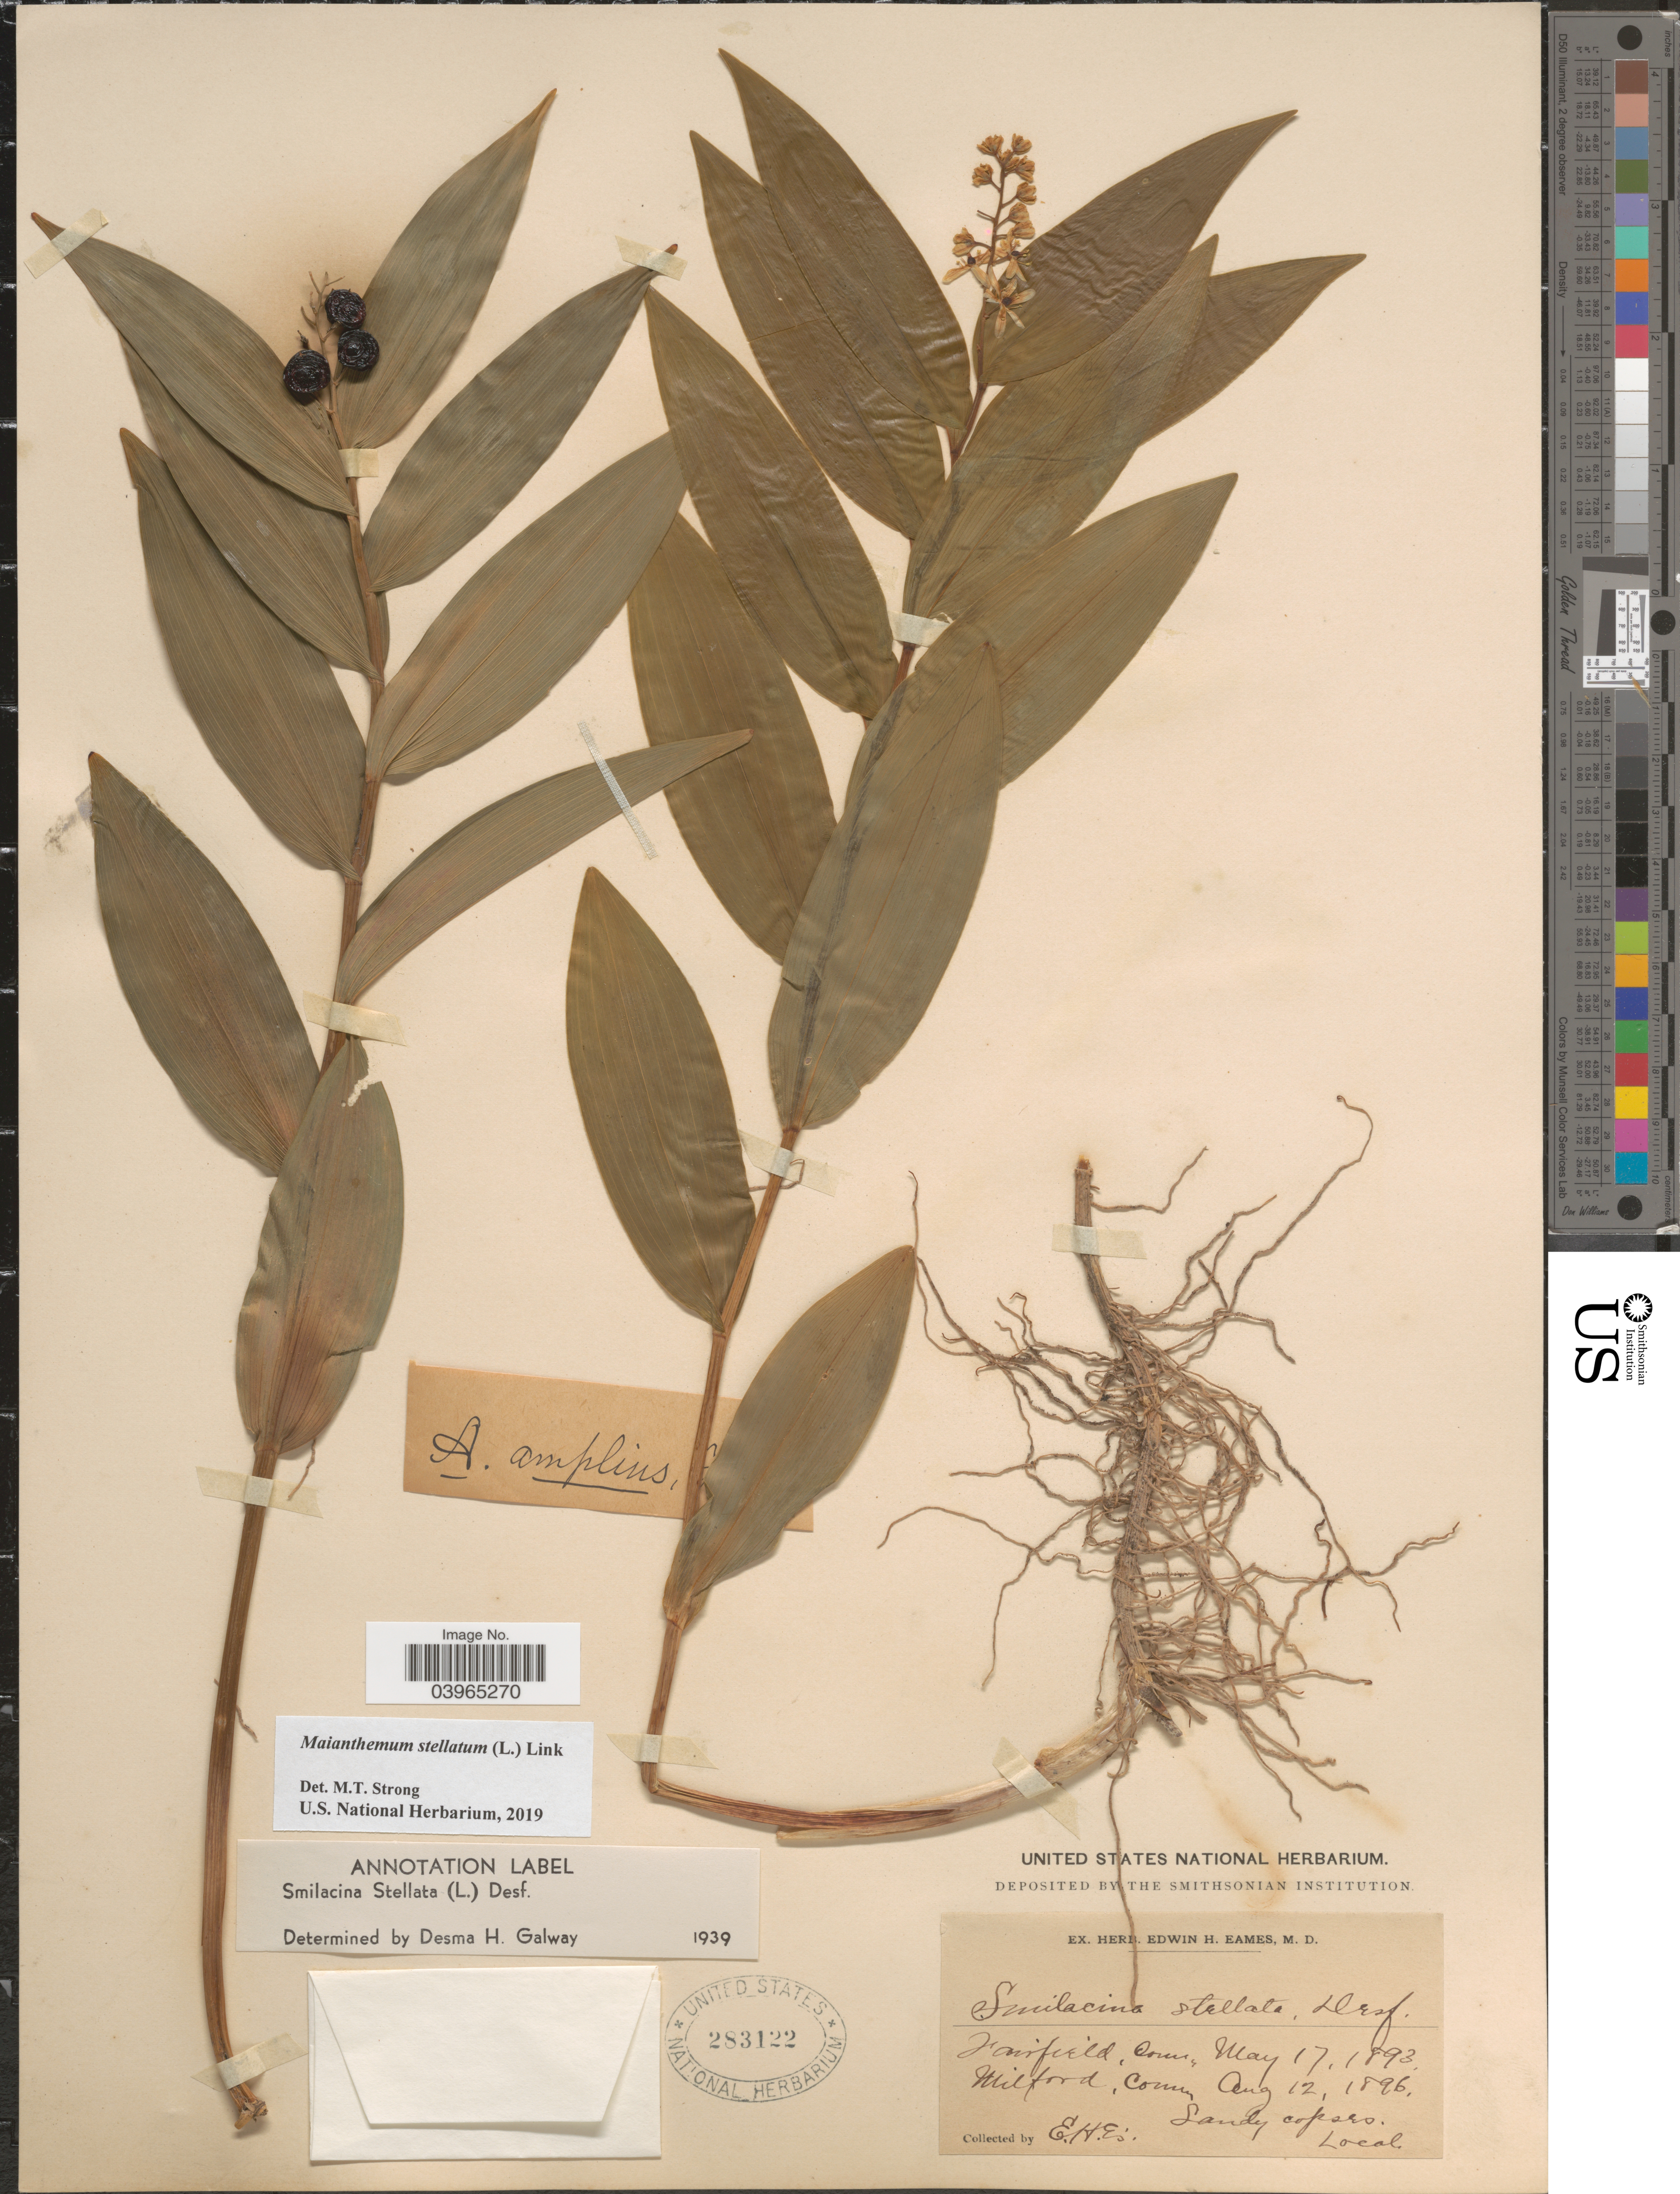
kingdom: Plantae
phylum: Tracheophyta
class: Liliopsida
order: Asparagales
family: Asparagaceae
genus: Maianthemum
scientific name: Maianthemum stellatum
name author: (L.) Link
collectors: E. H. Eames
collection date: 1893-05-17/1896-08-12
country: United States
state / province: Connecticut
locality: Fairfield. Milford.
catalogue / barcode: US 283122